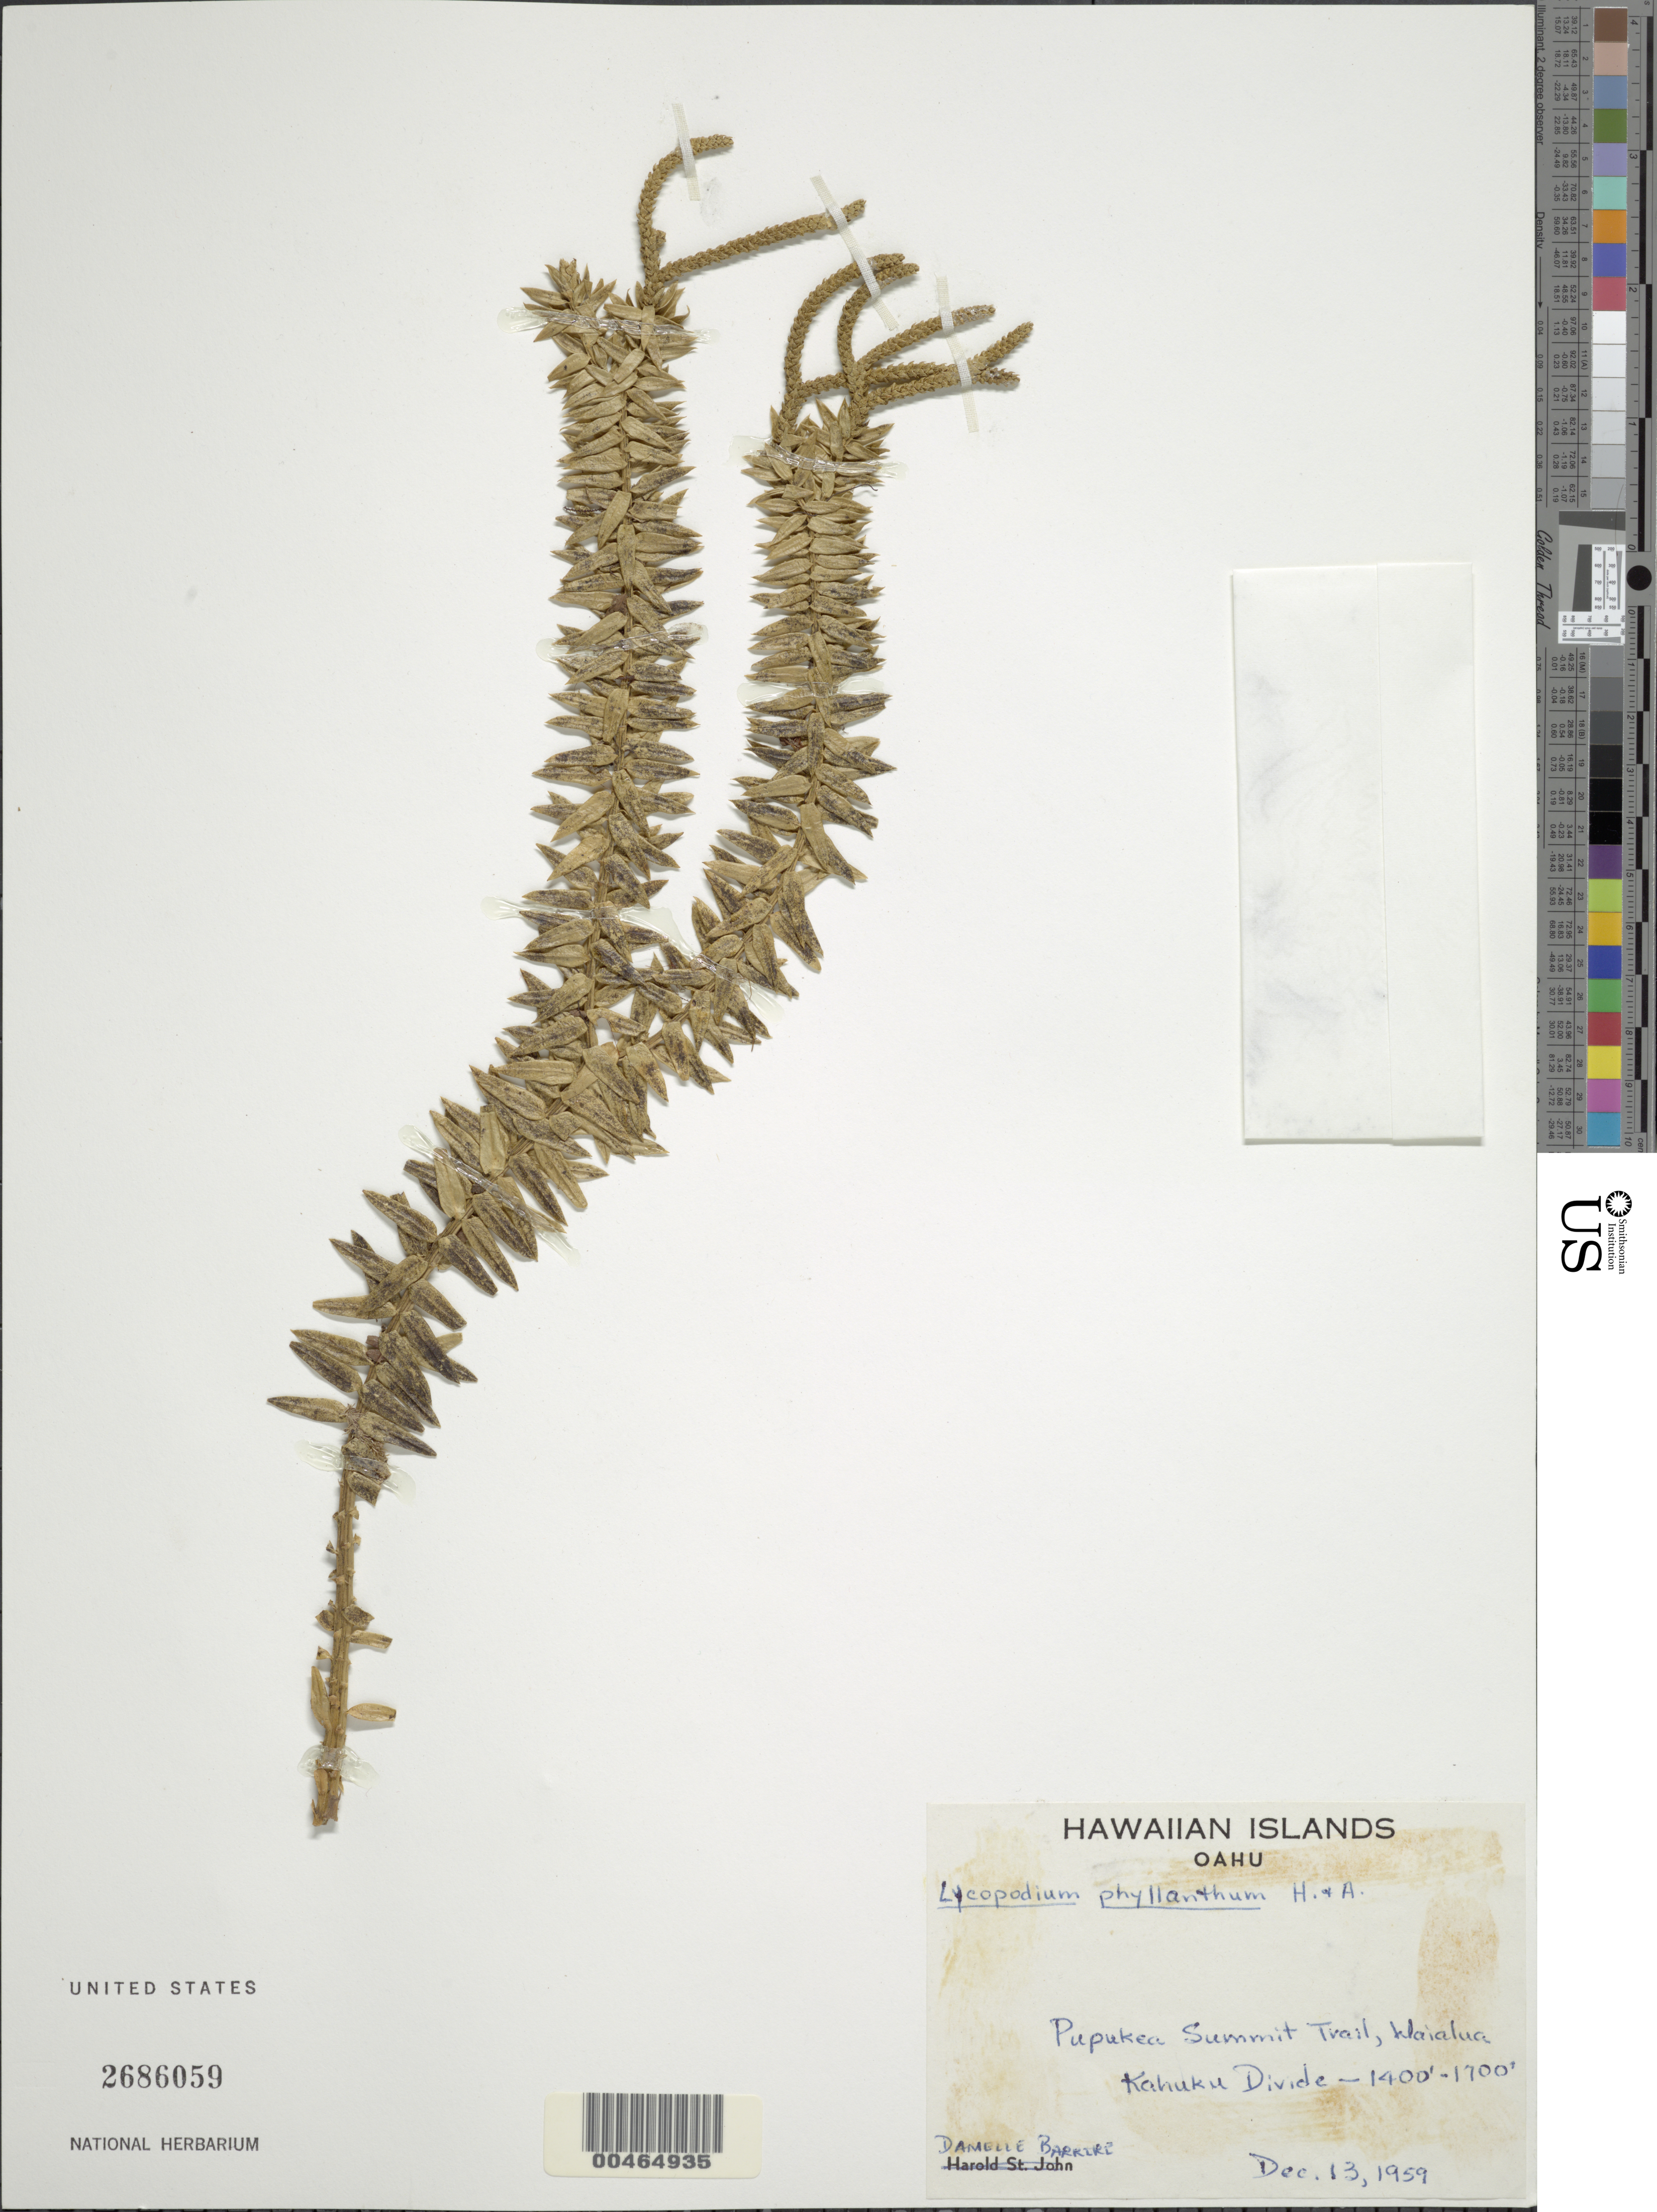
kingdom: Plantae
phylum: Tracheophyta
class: Lycopodiopsida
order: Lycopodiales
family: Lycopodiaceae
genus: Phlegmariurus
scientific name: Phlegmariurus phyllanthus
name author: (Hook. & Arn.) R.D. Dixit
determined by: Field, A. R.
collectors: D. Barrere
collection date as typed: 13 Dec 1959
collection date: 1959-12-13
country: United States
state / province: Hawaii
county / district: Honolulu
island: Oahu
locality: Pupukea Summit Trail, Waialua, Kahuku Divide, Oahu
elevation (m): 427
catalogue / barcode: US 2686059